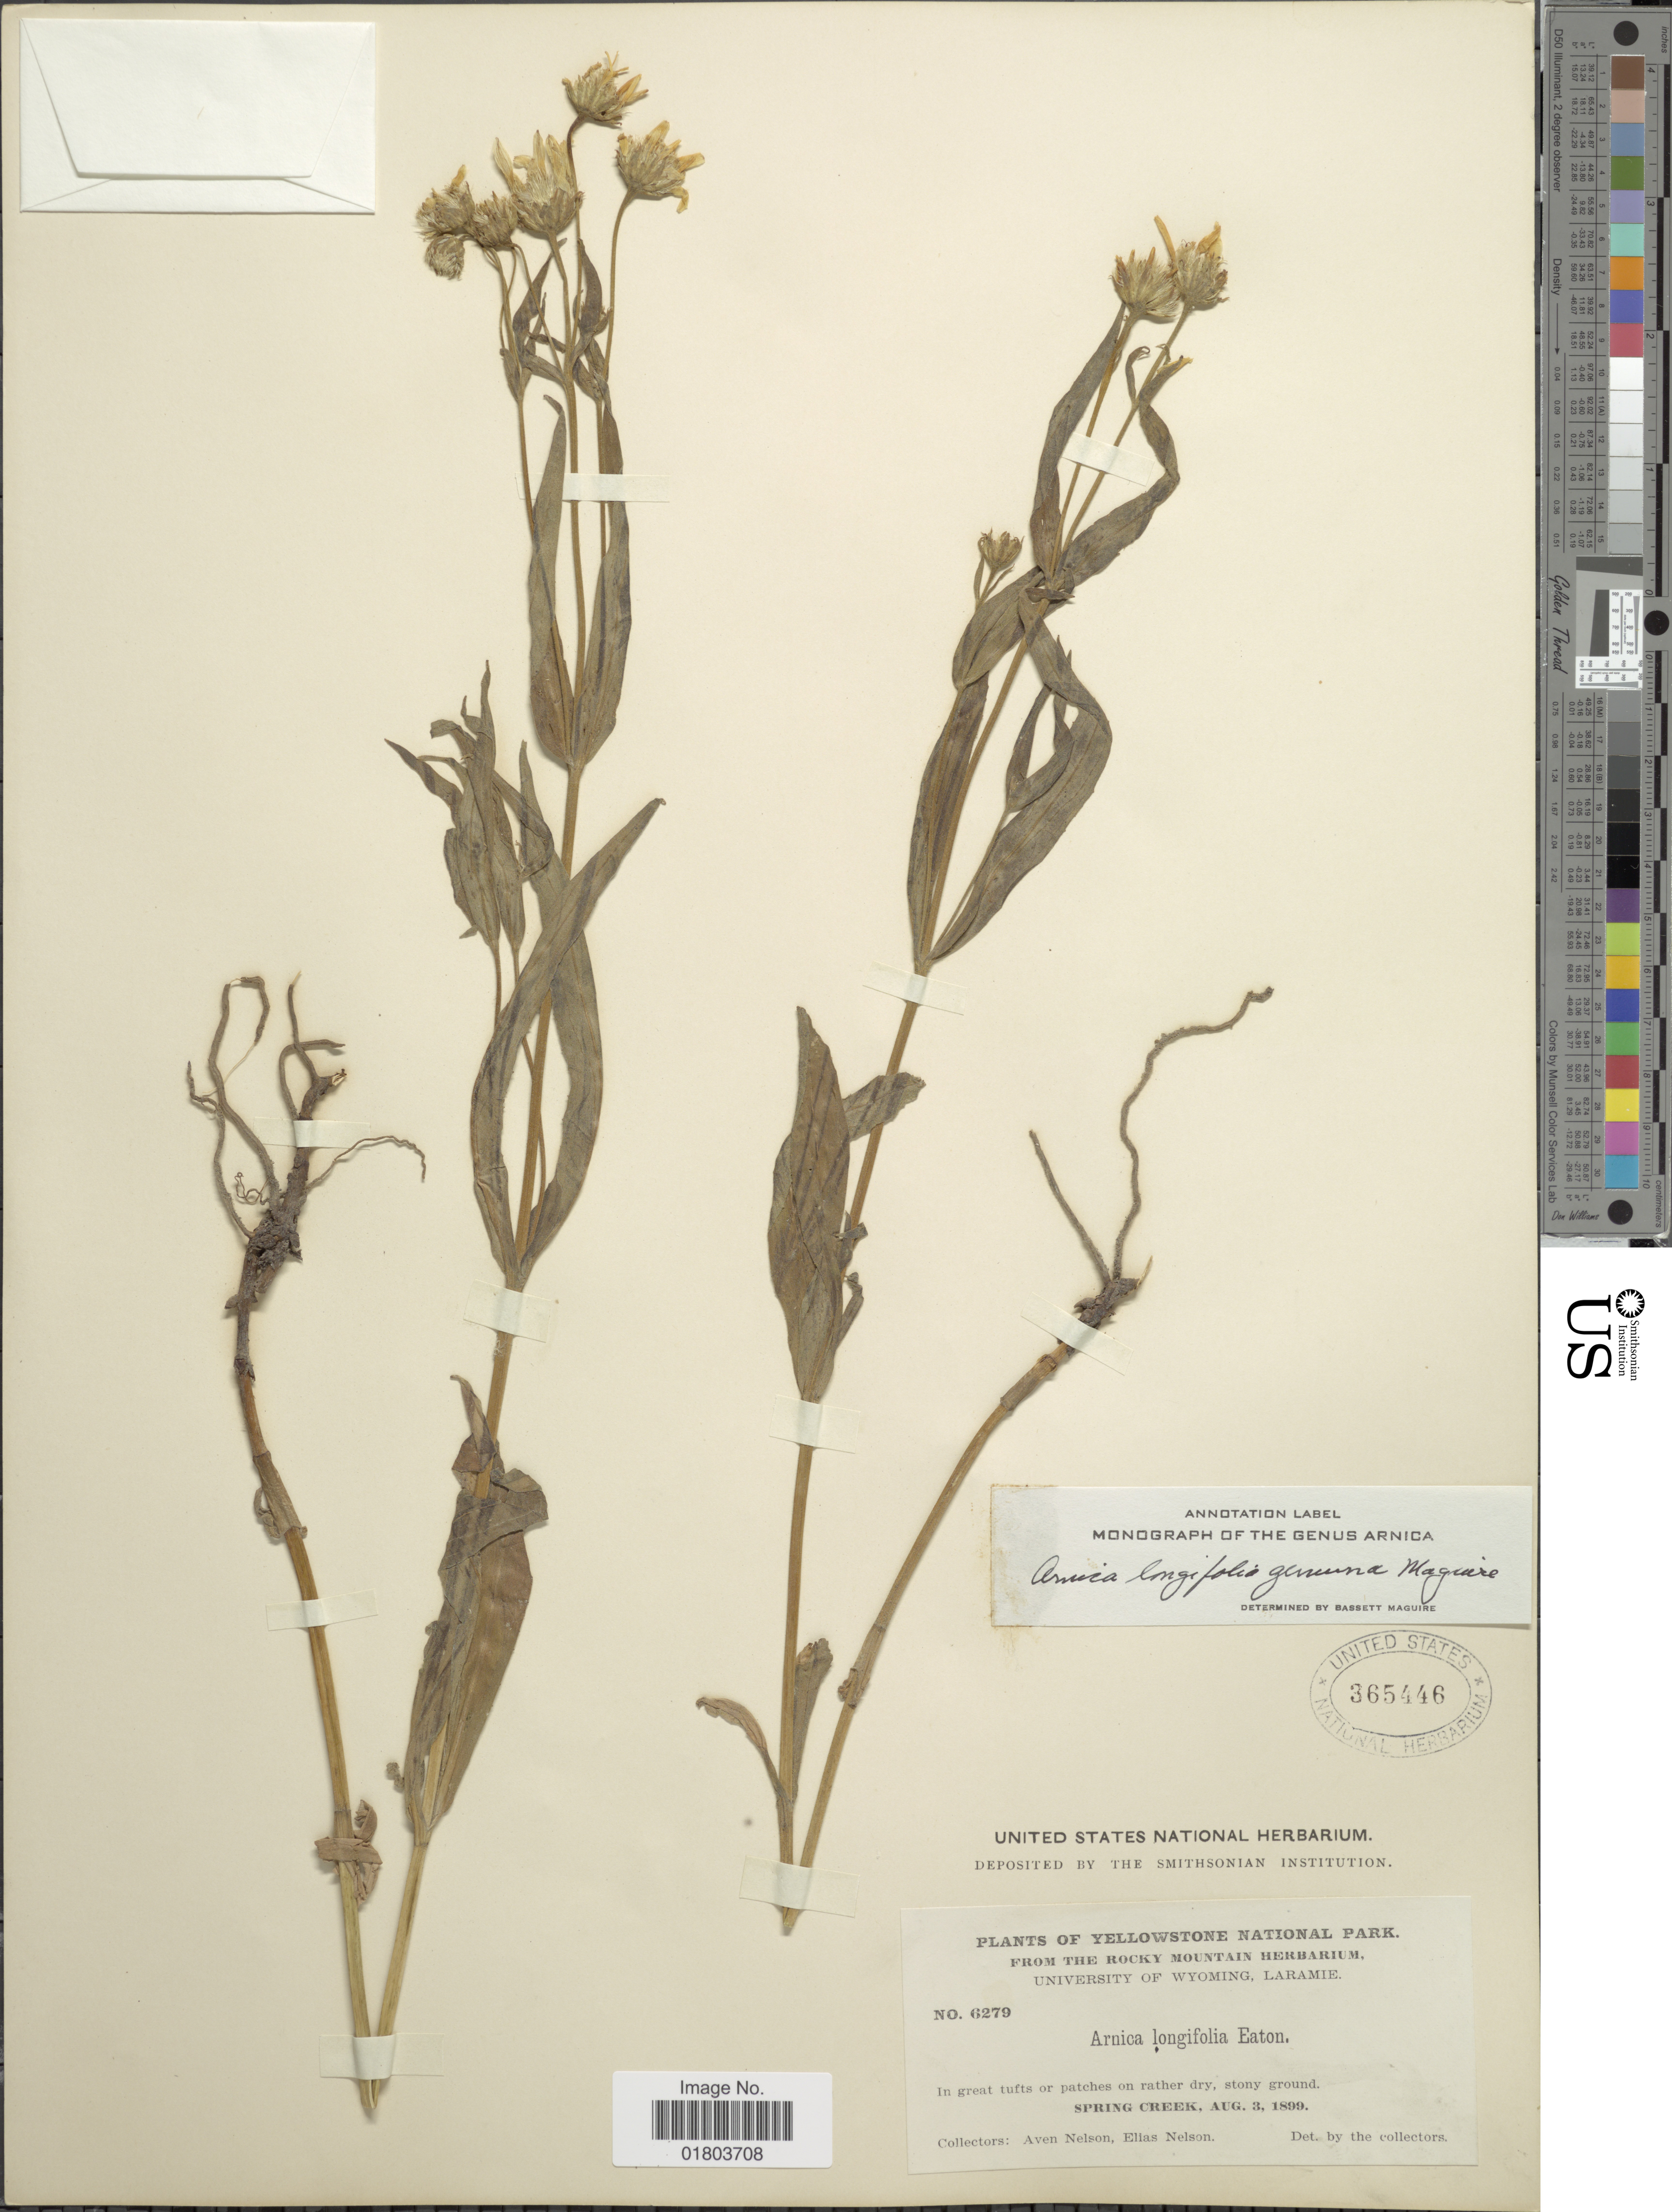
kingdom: Plantae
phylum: Tracheophyta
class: Magnoliopsida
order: Asterales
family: Asteraceae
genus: Arnica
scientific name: Arnica longifolia subsp. genuina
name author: Maguire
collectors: A. Nelson & E. Nelson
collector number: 6279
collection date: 1899-08-03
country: United States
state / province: Wyoming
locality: Yellowstone National Park, In great tufts or patches on rather dry, stony ground. Spring Creek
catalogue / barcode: US 365446